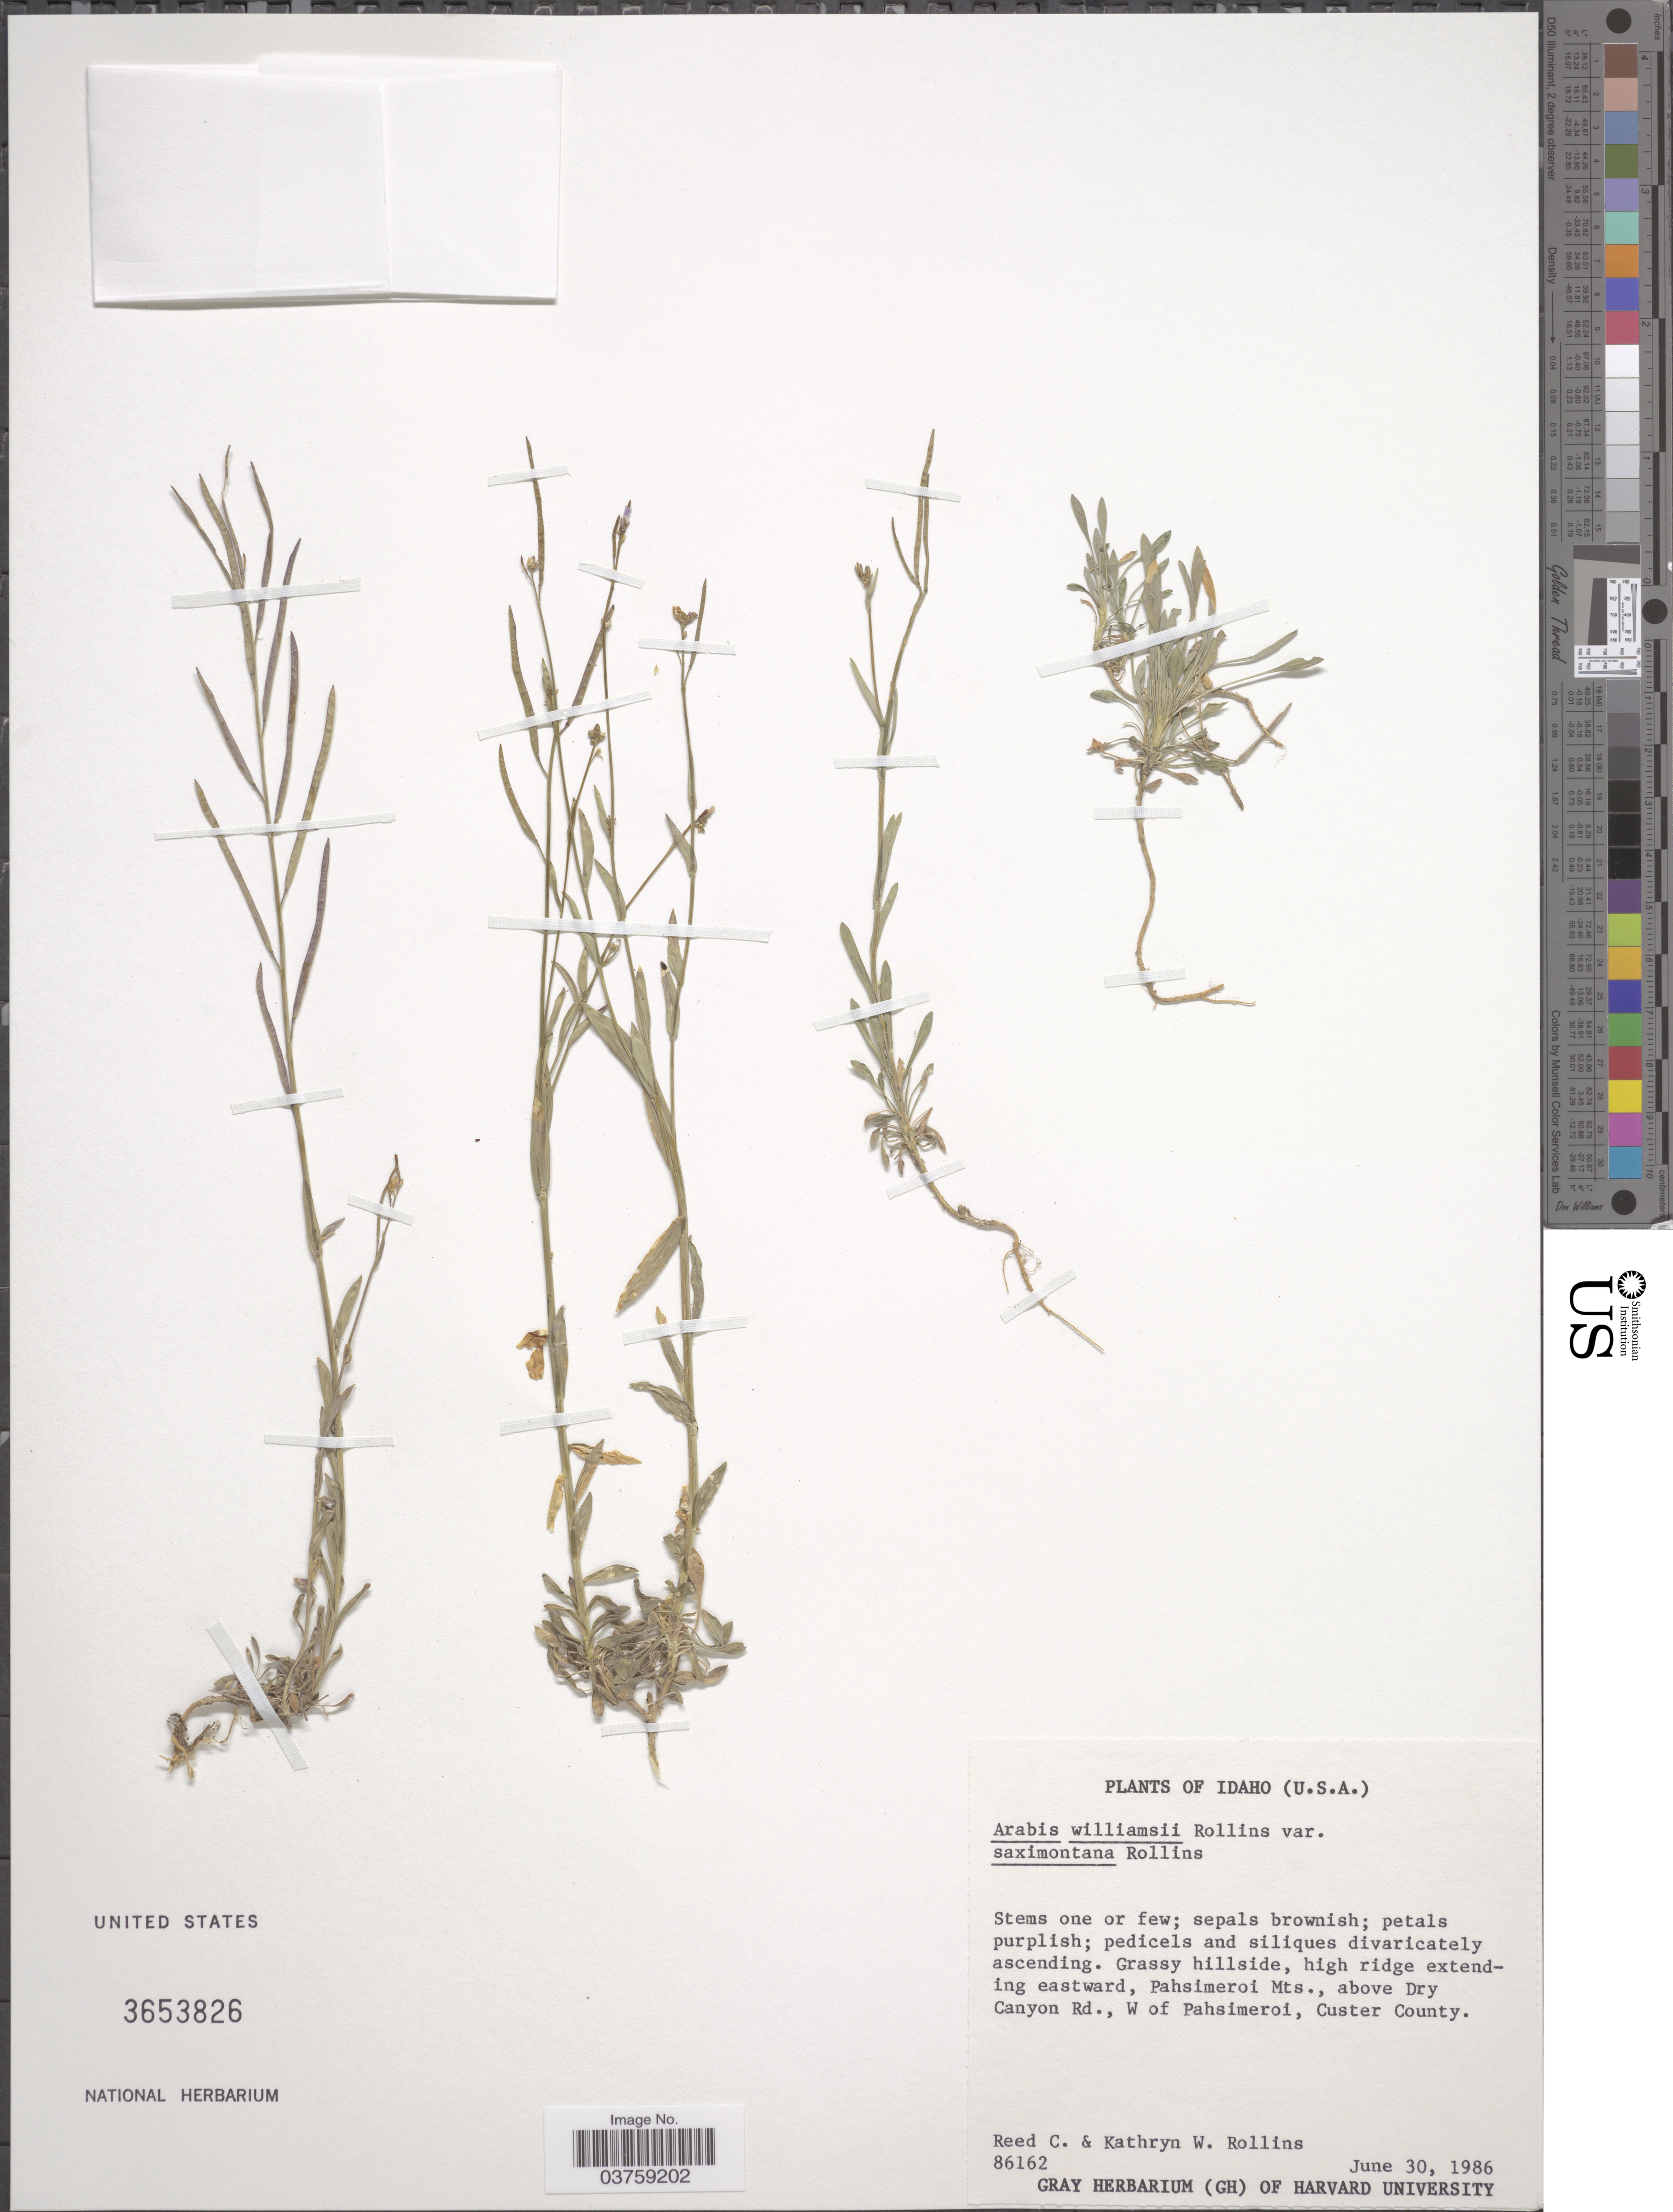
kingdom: Plantae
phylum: Tracheophyta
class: Magnoliopsida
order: Brassicales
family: Brassicaceae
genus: Boechera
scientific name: Boechera saximontana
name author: (Rollins) Windham & Al-Shehbaz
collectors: R. C. Rollins & K. W. Rollins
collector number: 86162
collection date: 1986-06-30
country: United States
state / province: Idaho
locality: Grassy hillside, high ridge extending eastward, Pahsimeroi Mts., above Dry Canyon Rd., W of Pahsimeroi, Custer County.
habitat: grassy hillside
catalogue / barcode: US 3653826